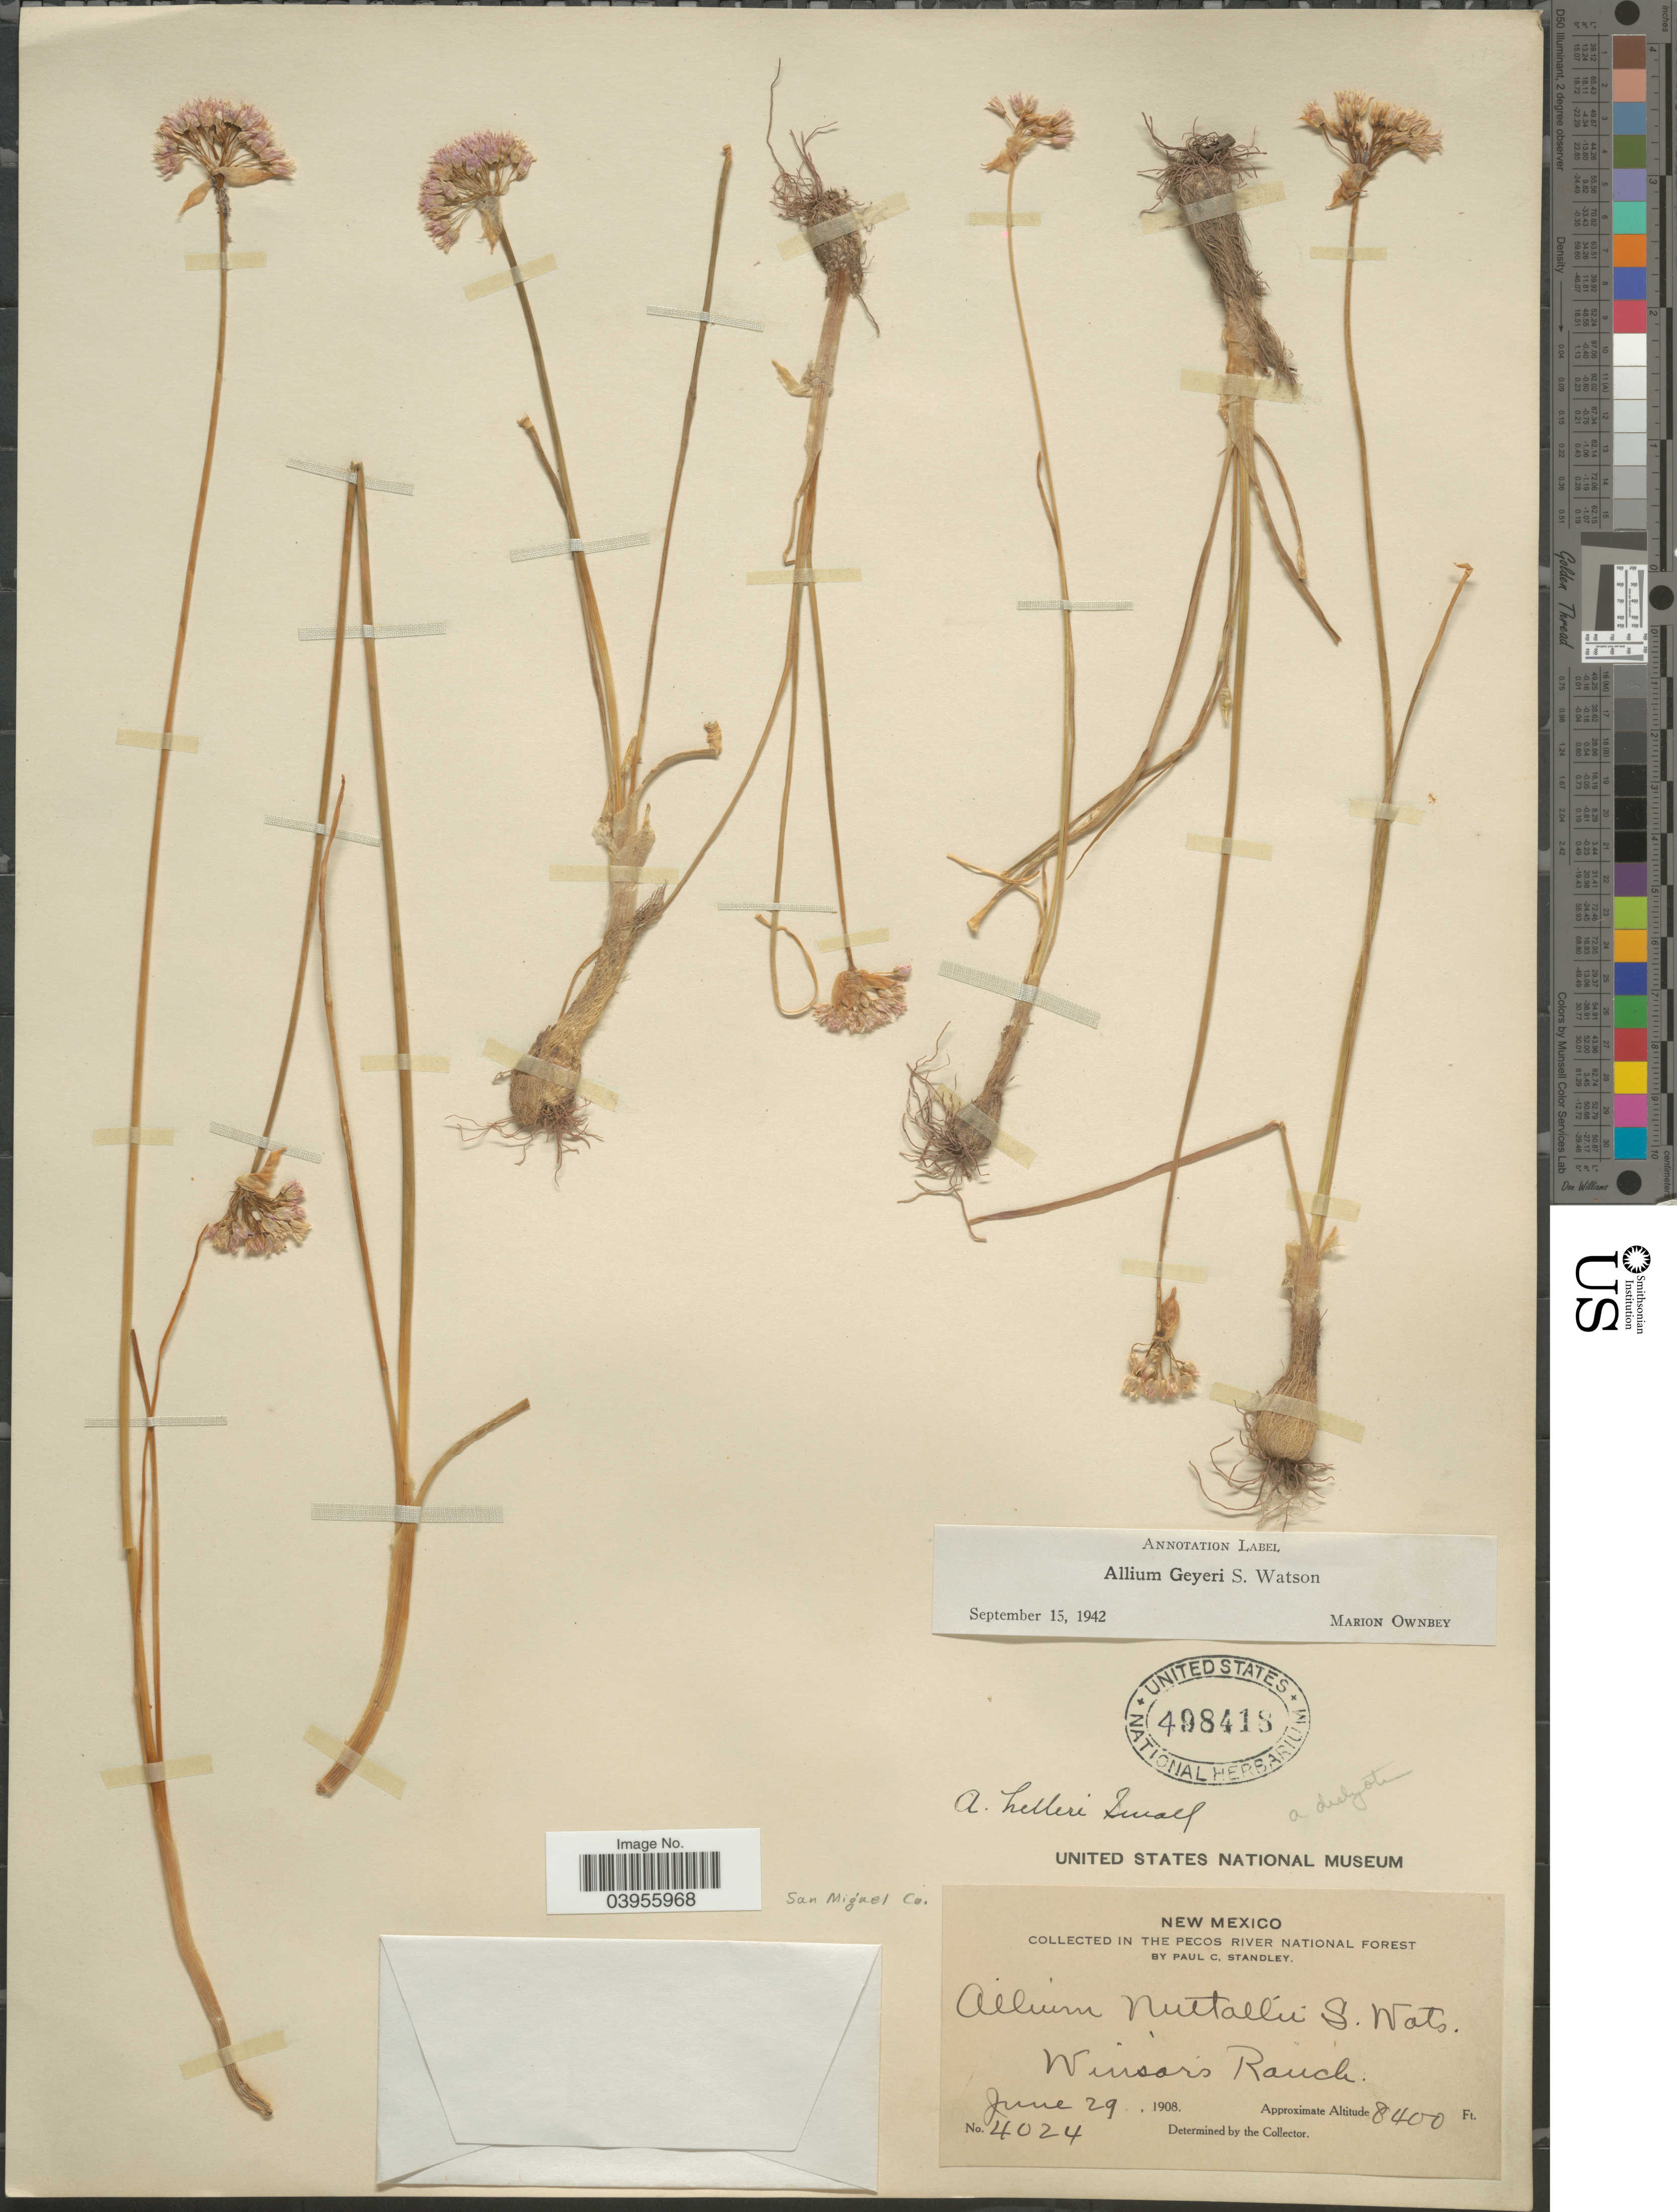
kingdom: Plantae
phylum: Tracheophyta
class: Liliopsida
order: Asparagales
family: Amaryllidaceae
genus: Allium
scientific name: Allium geyeri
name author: S. Watson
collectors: P. C. Standley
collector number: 4024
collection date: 1908-06-29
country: United States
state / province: New Mexico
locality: In the Pecos River National Forest. Winsors Ranch. San Miguel Co.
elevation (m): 2560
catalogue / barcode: US 498418